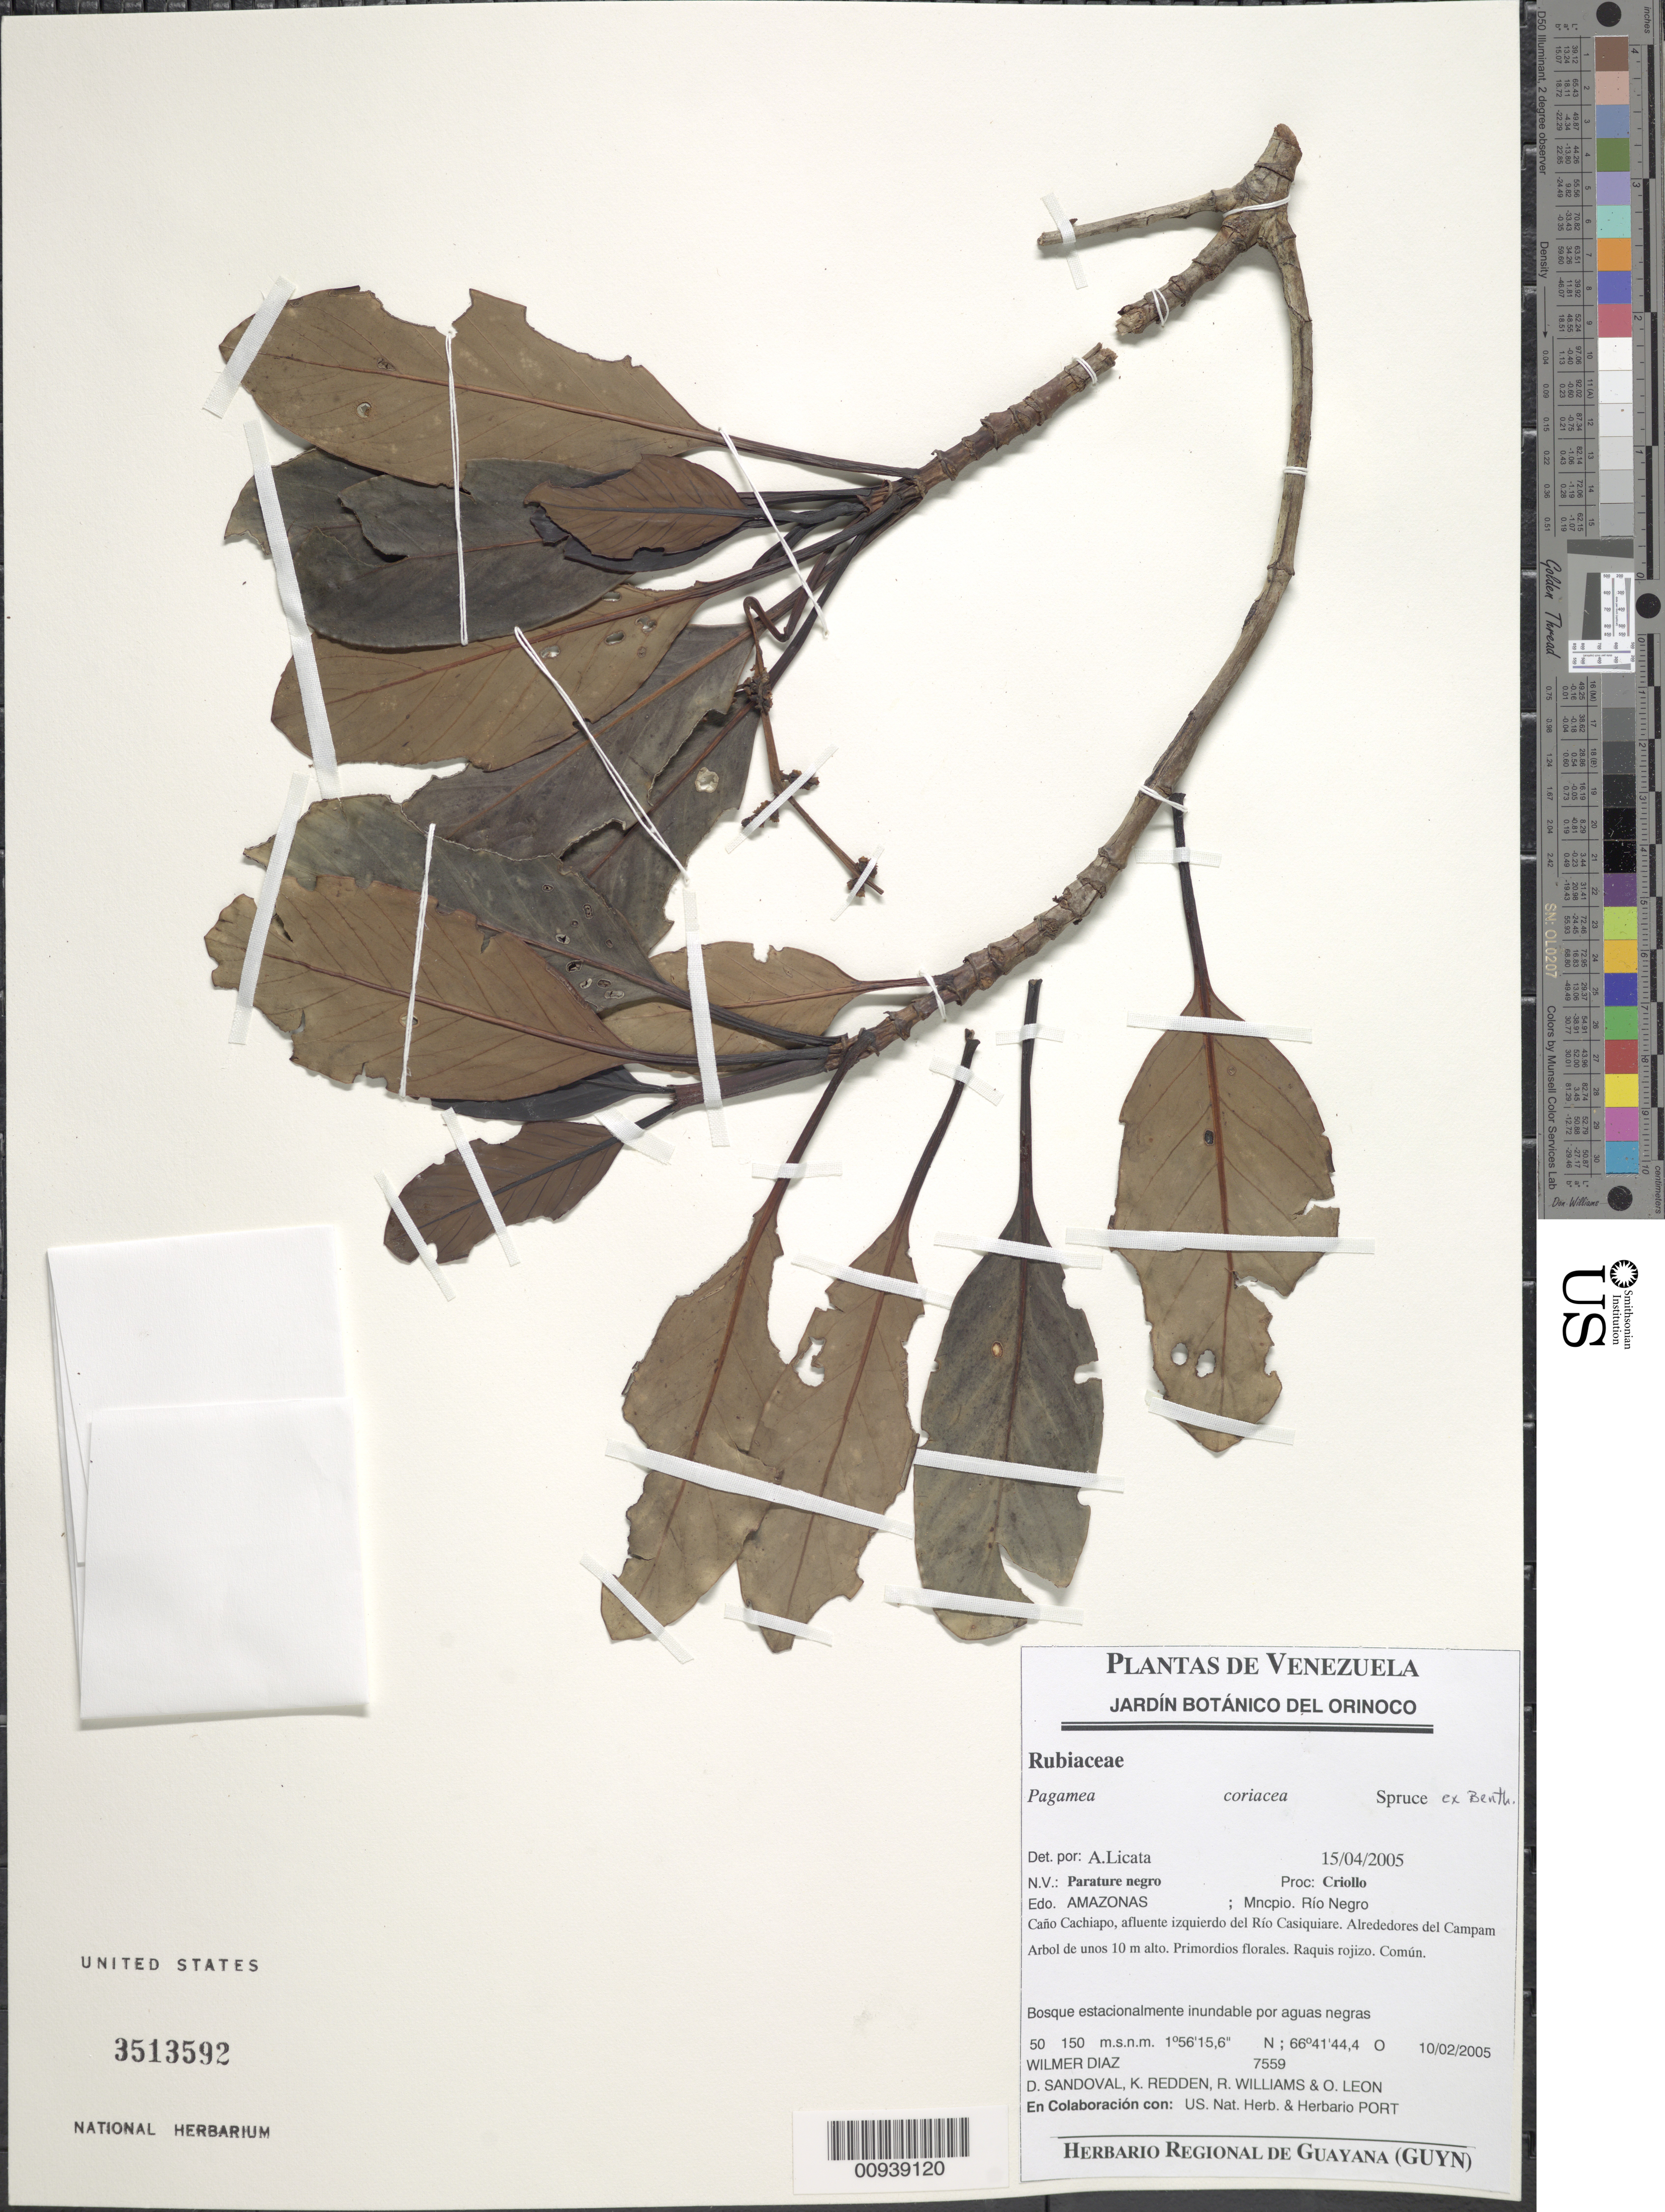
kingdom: Plantae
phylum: Tracheophyta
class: Magnoliopsida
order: Gentianales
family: Rubiaceae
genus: Pagamea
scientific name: Pagamea coriacea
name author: Spruce ex Benth.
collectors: W. Díaz P., D. Sandoval, K. M. Redden, R. Williams & O. León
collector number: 7559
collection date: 2005-02-10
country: Venezuela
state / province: Amazonas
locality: Edo. Amazonas, Mncpio, Rio Negro, Cano Cachiapo, afluente izquierdo del Rio Casiquiare, Alrededores del Campam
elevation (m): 50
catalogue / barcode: US 3513592